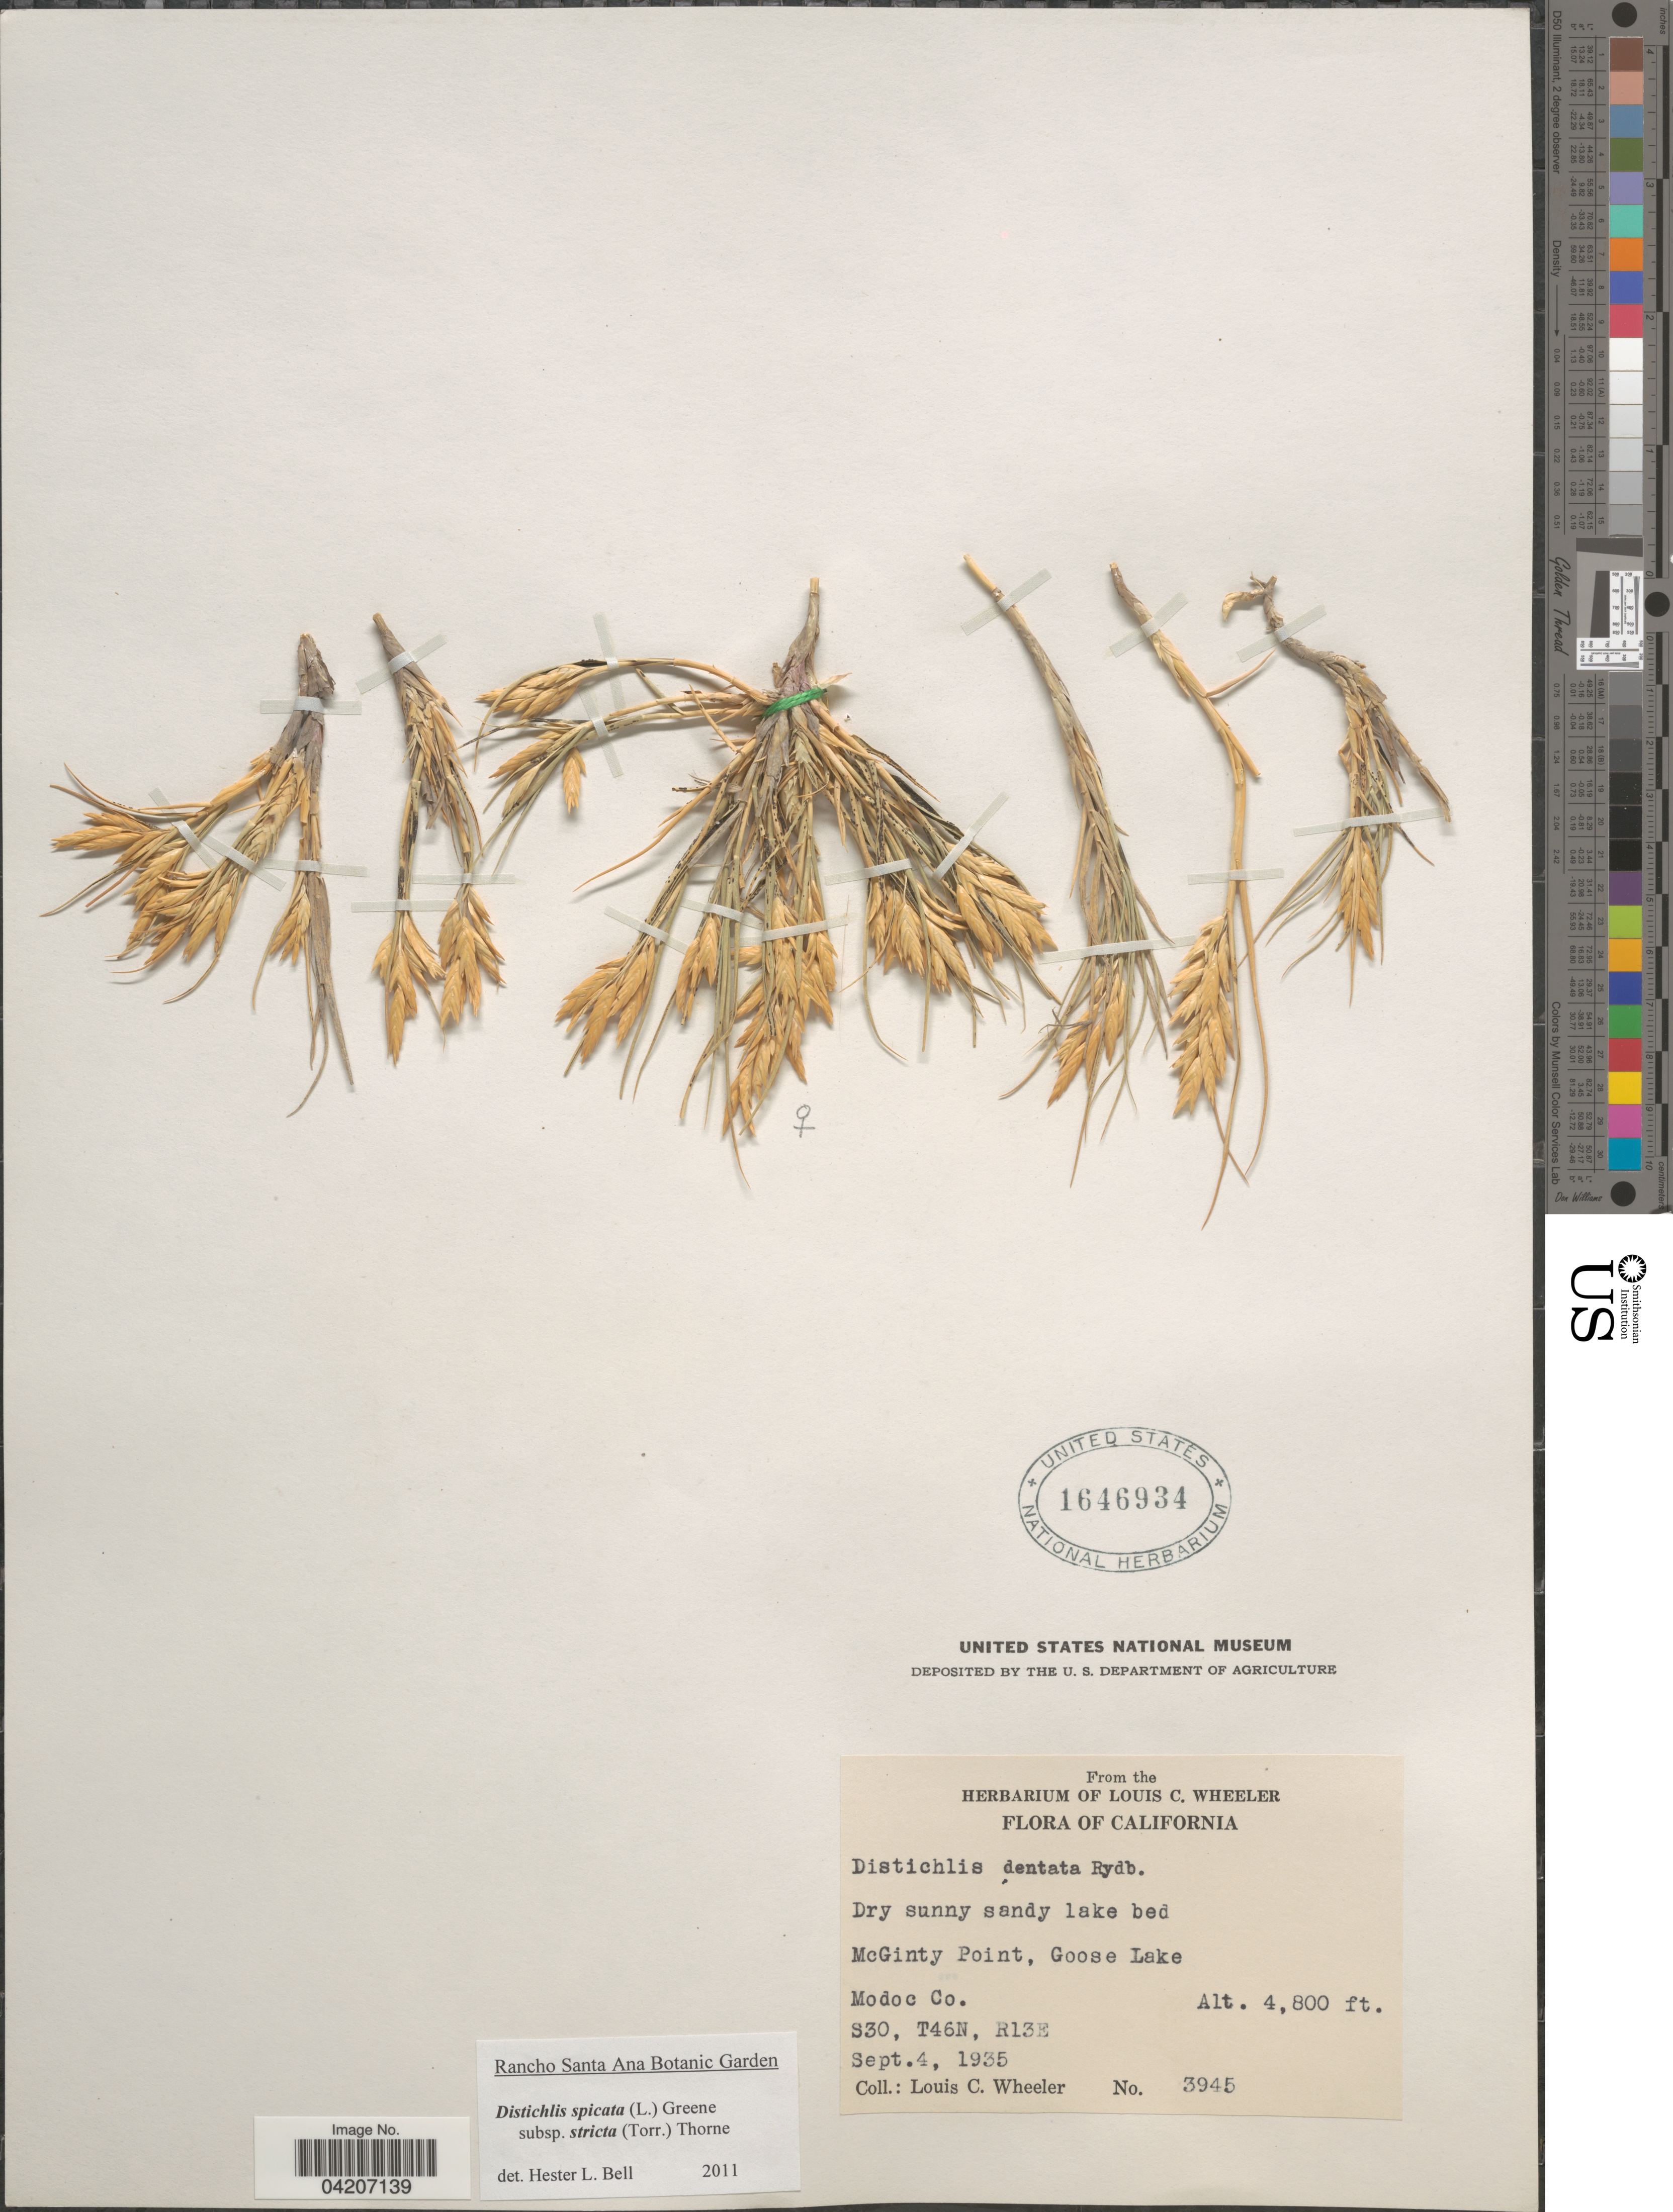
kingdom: Plantae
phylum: Tracheophyta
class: Liliopsida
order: Poales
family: Poaceae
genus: Distichlis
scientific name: Distichlis spicata subsp. stricta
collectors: L. C. Wheeler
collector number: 3945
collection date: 1935-09-04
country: United States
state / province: California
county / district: Modoc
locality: McGinty Point, Goose Lake. Modoc Co. S30, T46N, R13E.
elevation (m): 1463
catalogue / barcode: US 1646934